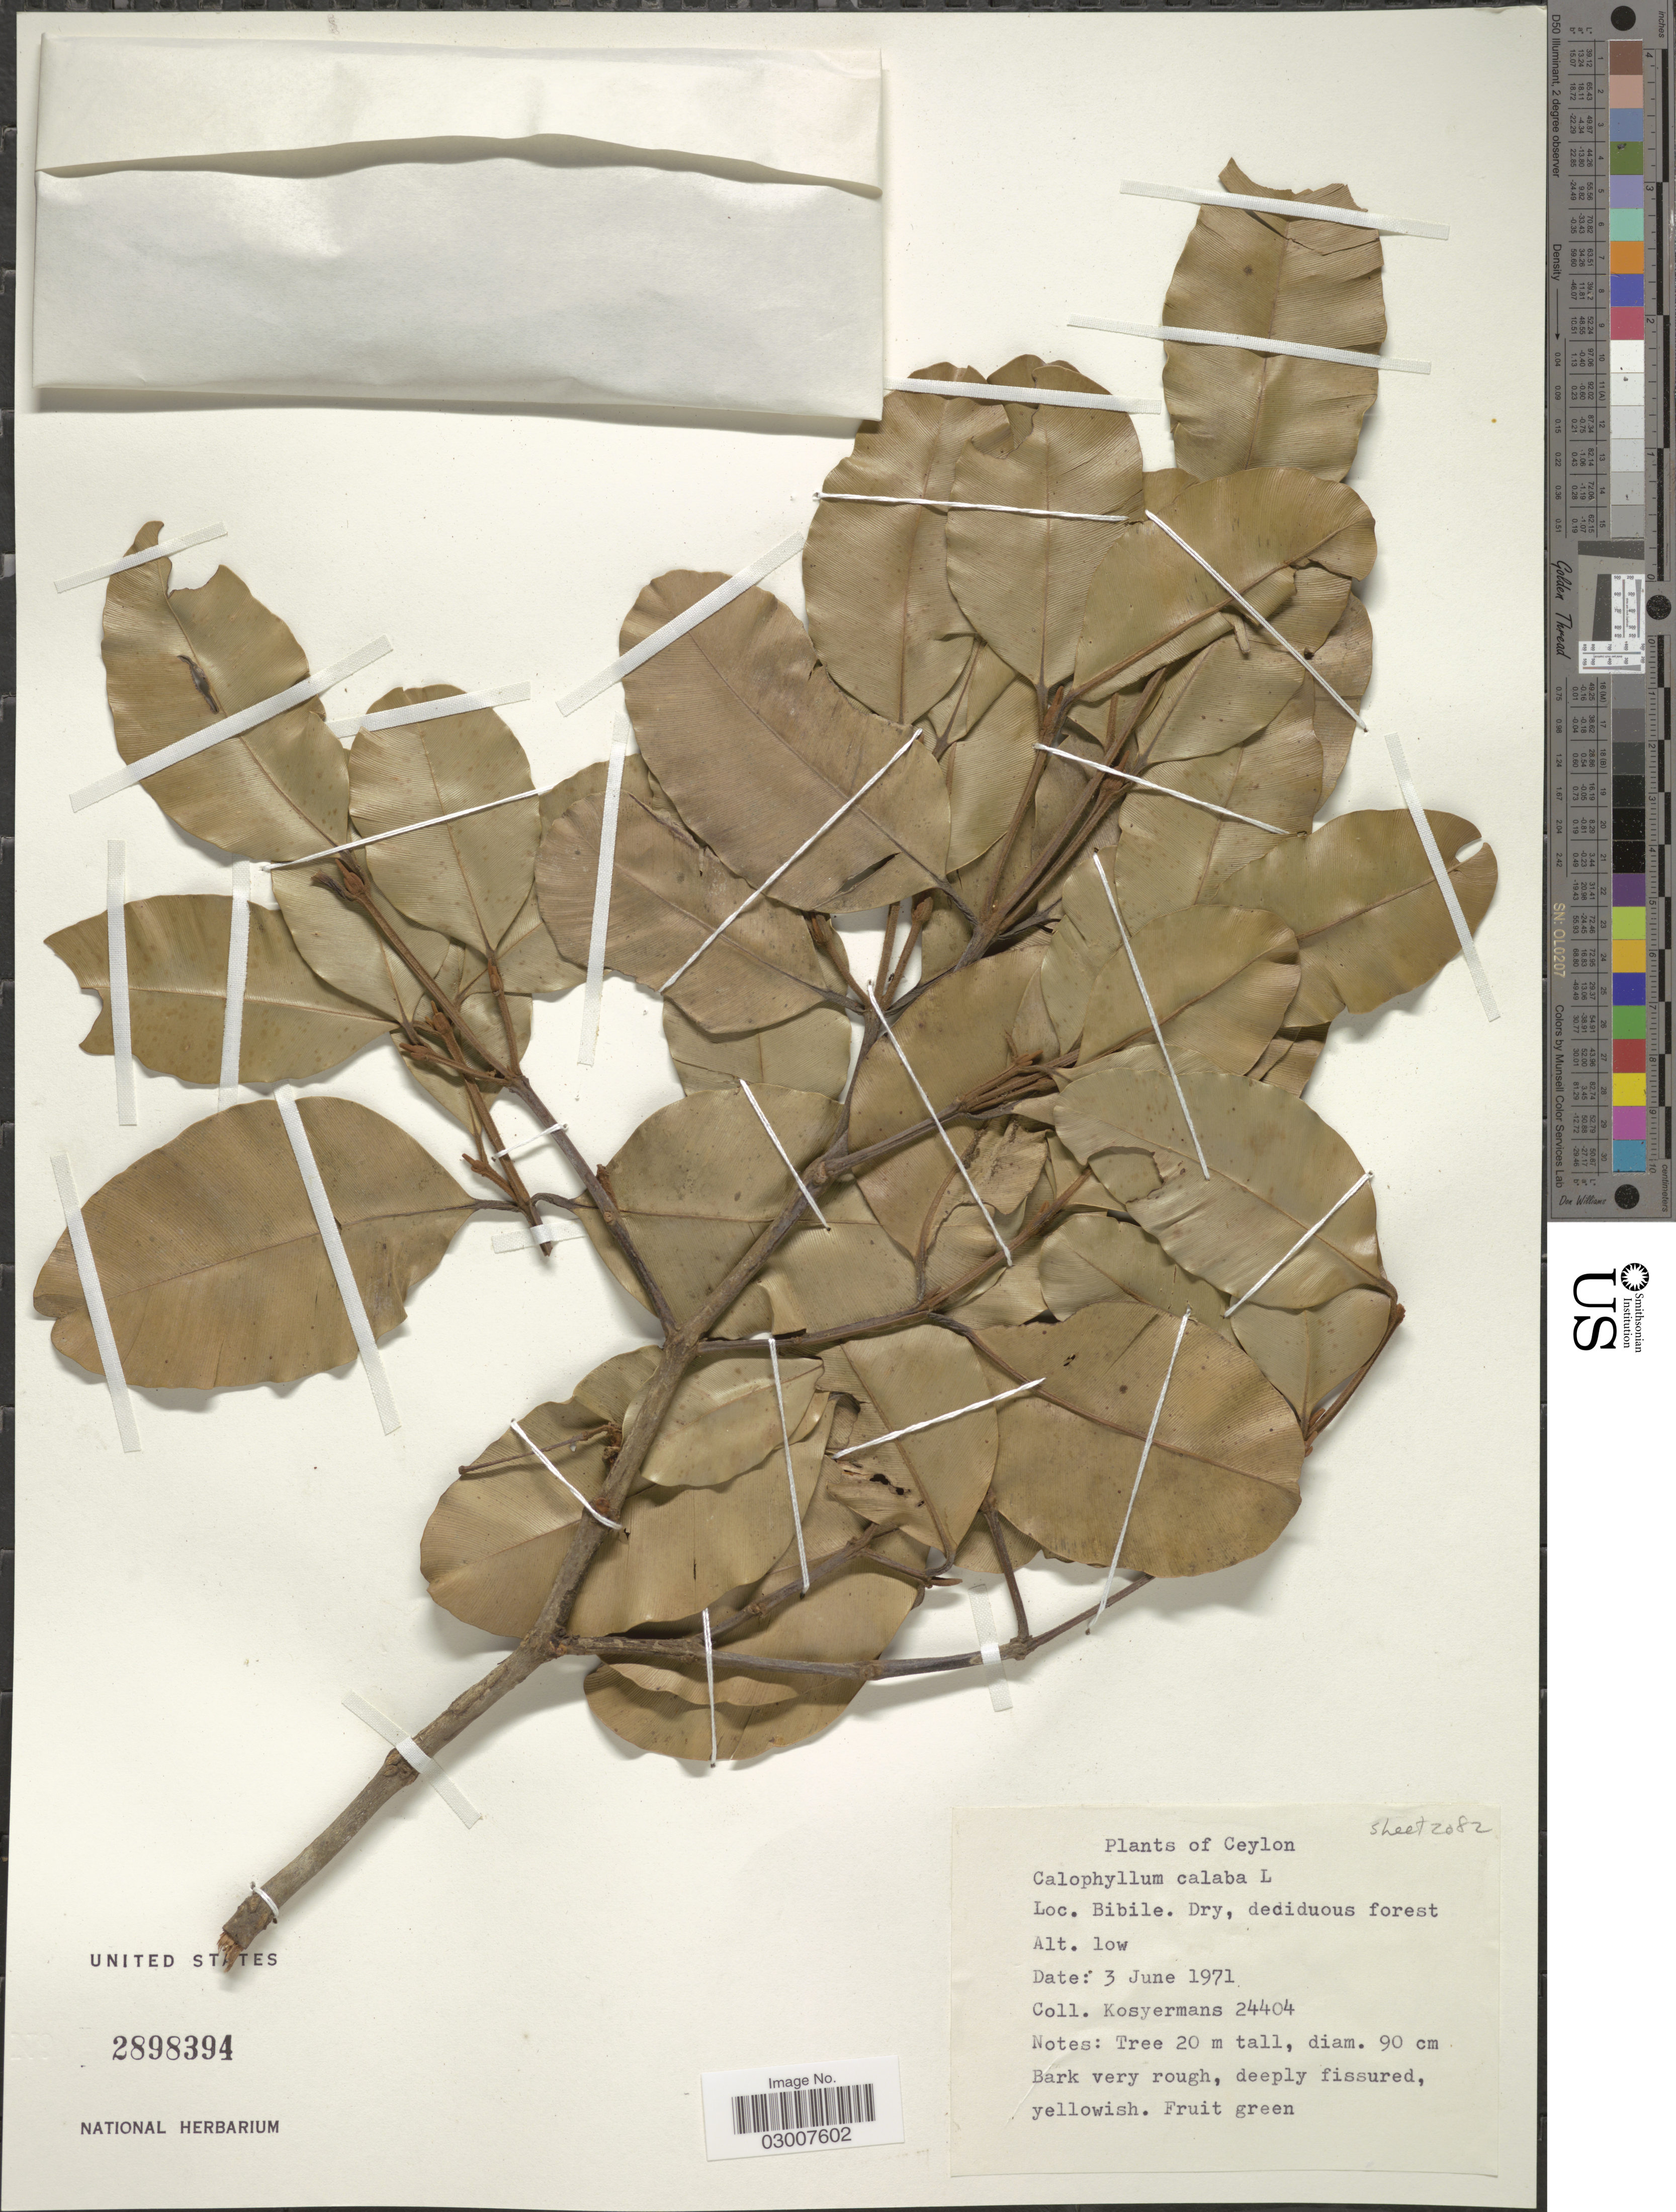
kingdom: Plantae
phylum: Tracheophyta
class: Magnoliopsida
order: Malpighiales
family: Calophyllaceae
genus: Calophyllum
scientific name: Calophyllum calaba var. calaba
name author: L.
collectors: Kosyermans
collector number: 24404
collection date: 1971-06-03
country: Sri Lanka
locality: Ceylon. Bibile.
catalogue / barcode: US 2898394